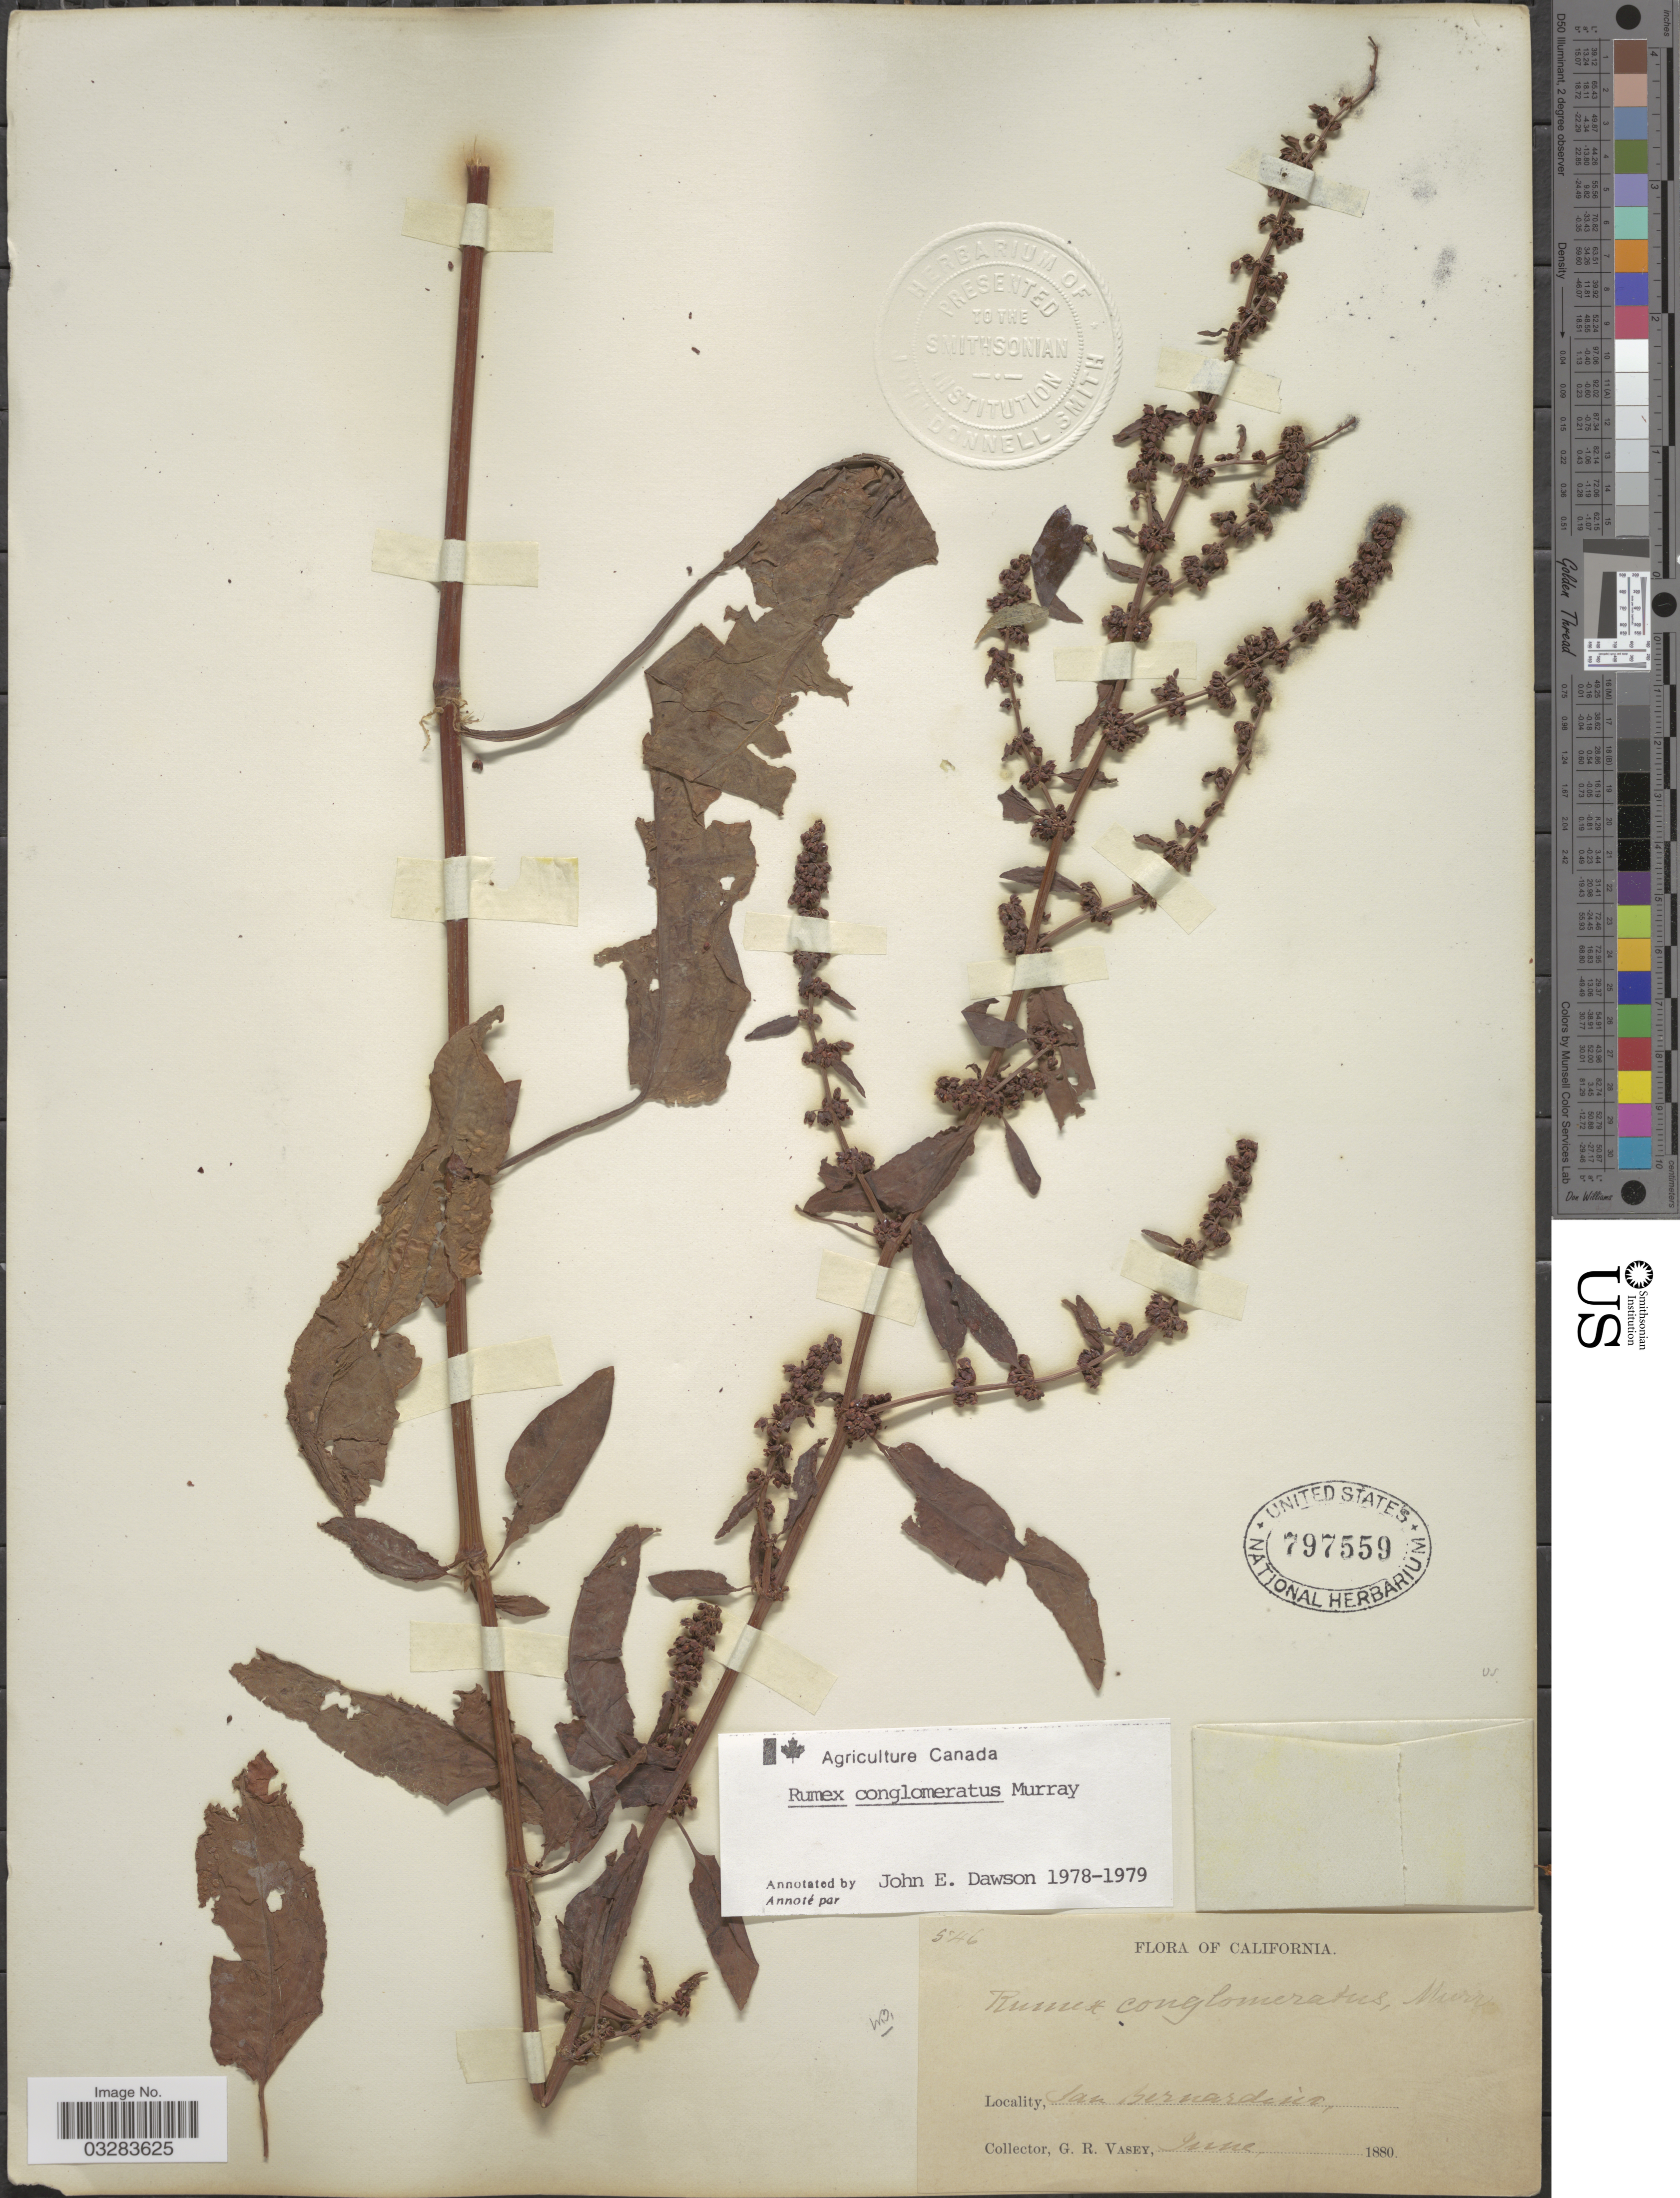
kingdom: Plantae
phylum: Tracheophyta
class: Magnoliopsida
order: Caryophyllales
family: Polygonaceae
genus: Rumex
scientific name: Rumex conglomeratus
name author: Murray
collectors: G. R. Vasey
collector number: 546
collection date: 1880-06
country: United States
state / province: California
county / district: San Bernardino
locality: San Bernardino.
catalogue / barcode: US 797559